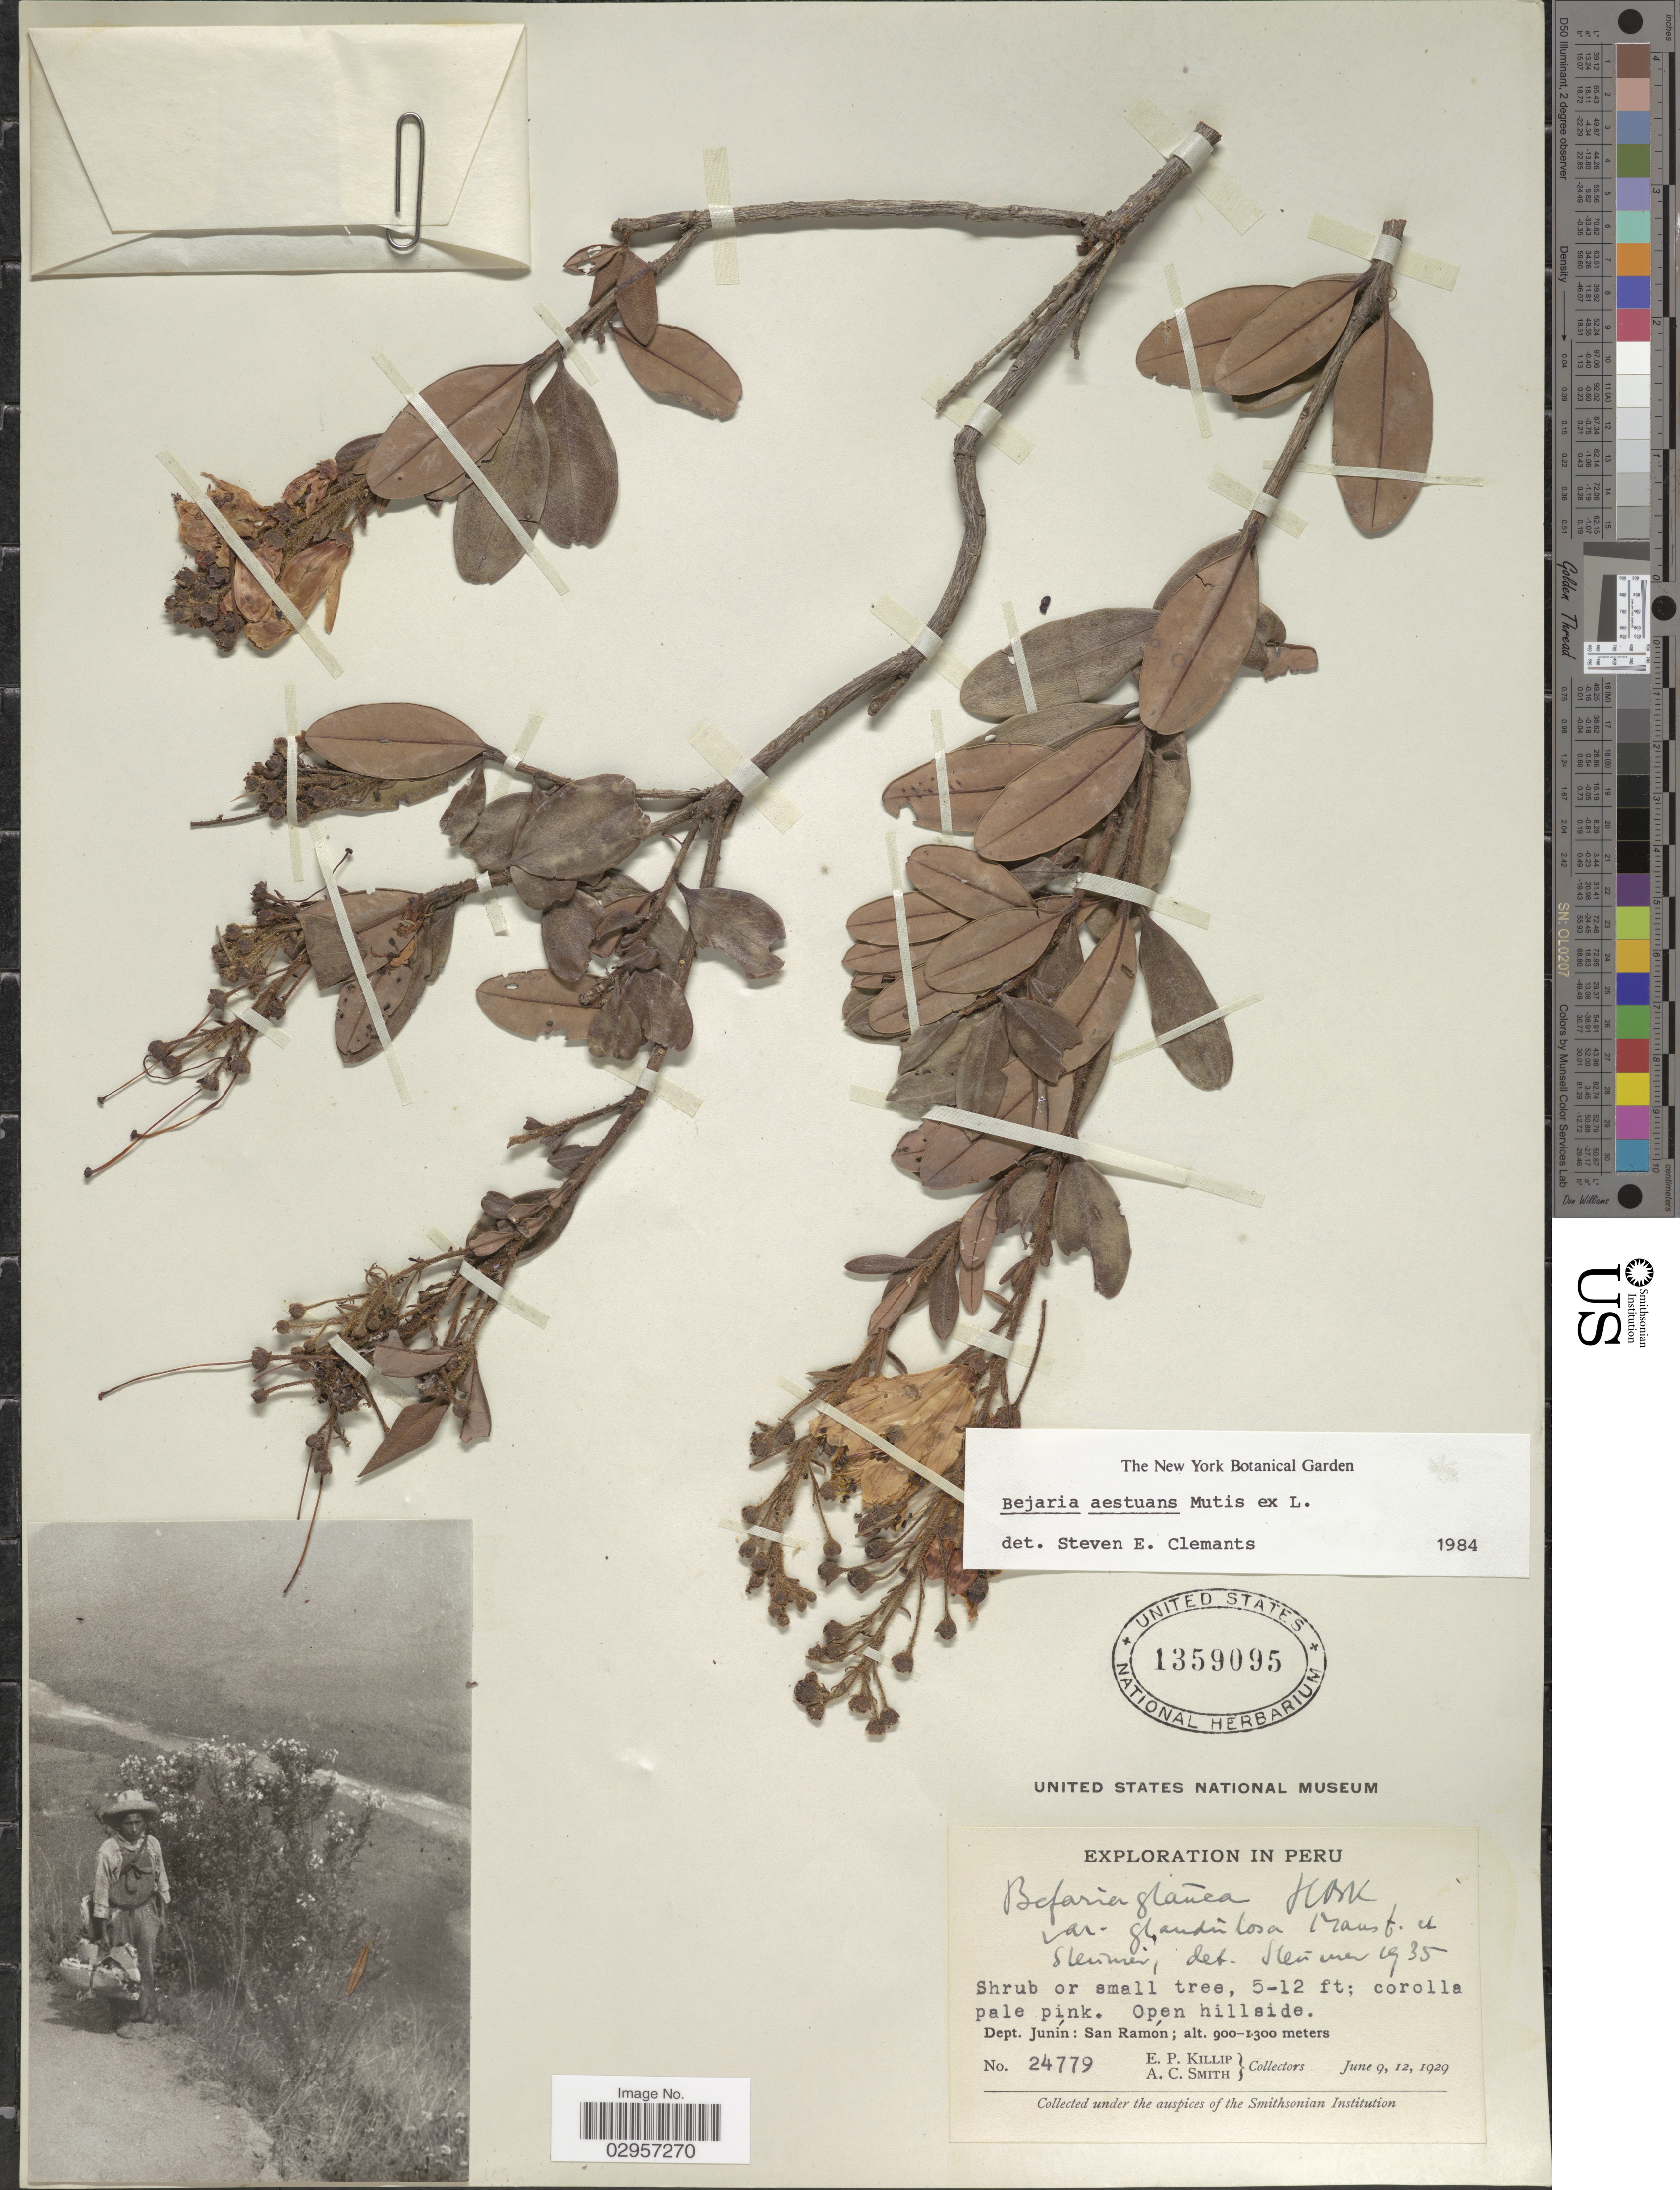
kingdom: Plantae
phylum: Tracheophyta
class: Magnoliopsida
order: Ericales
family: Ericaceae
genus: Befaria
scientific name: Befaria aestuans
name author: Mutis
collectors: E. P. Killip & A. C. Smith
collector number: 24779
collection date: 1929-06-09/1929-06-12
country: Peru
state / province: Junín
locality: Dept. Junín: San Ramón.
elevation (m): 900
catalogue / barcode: US 1359095